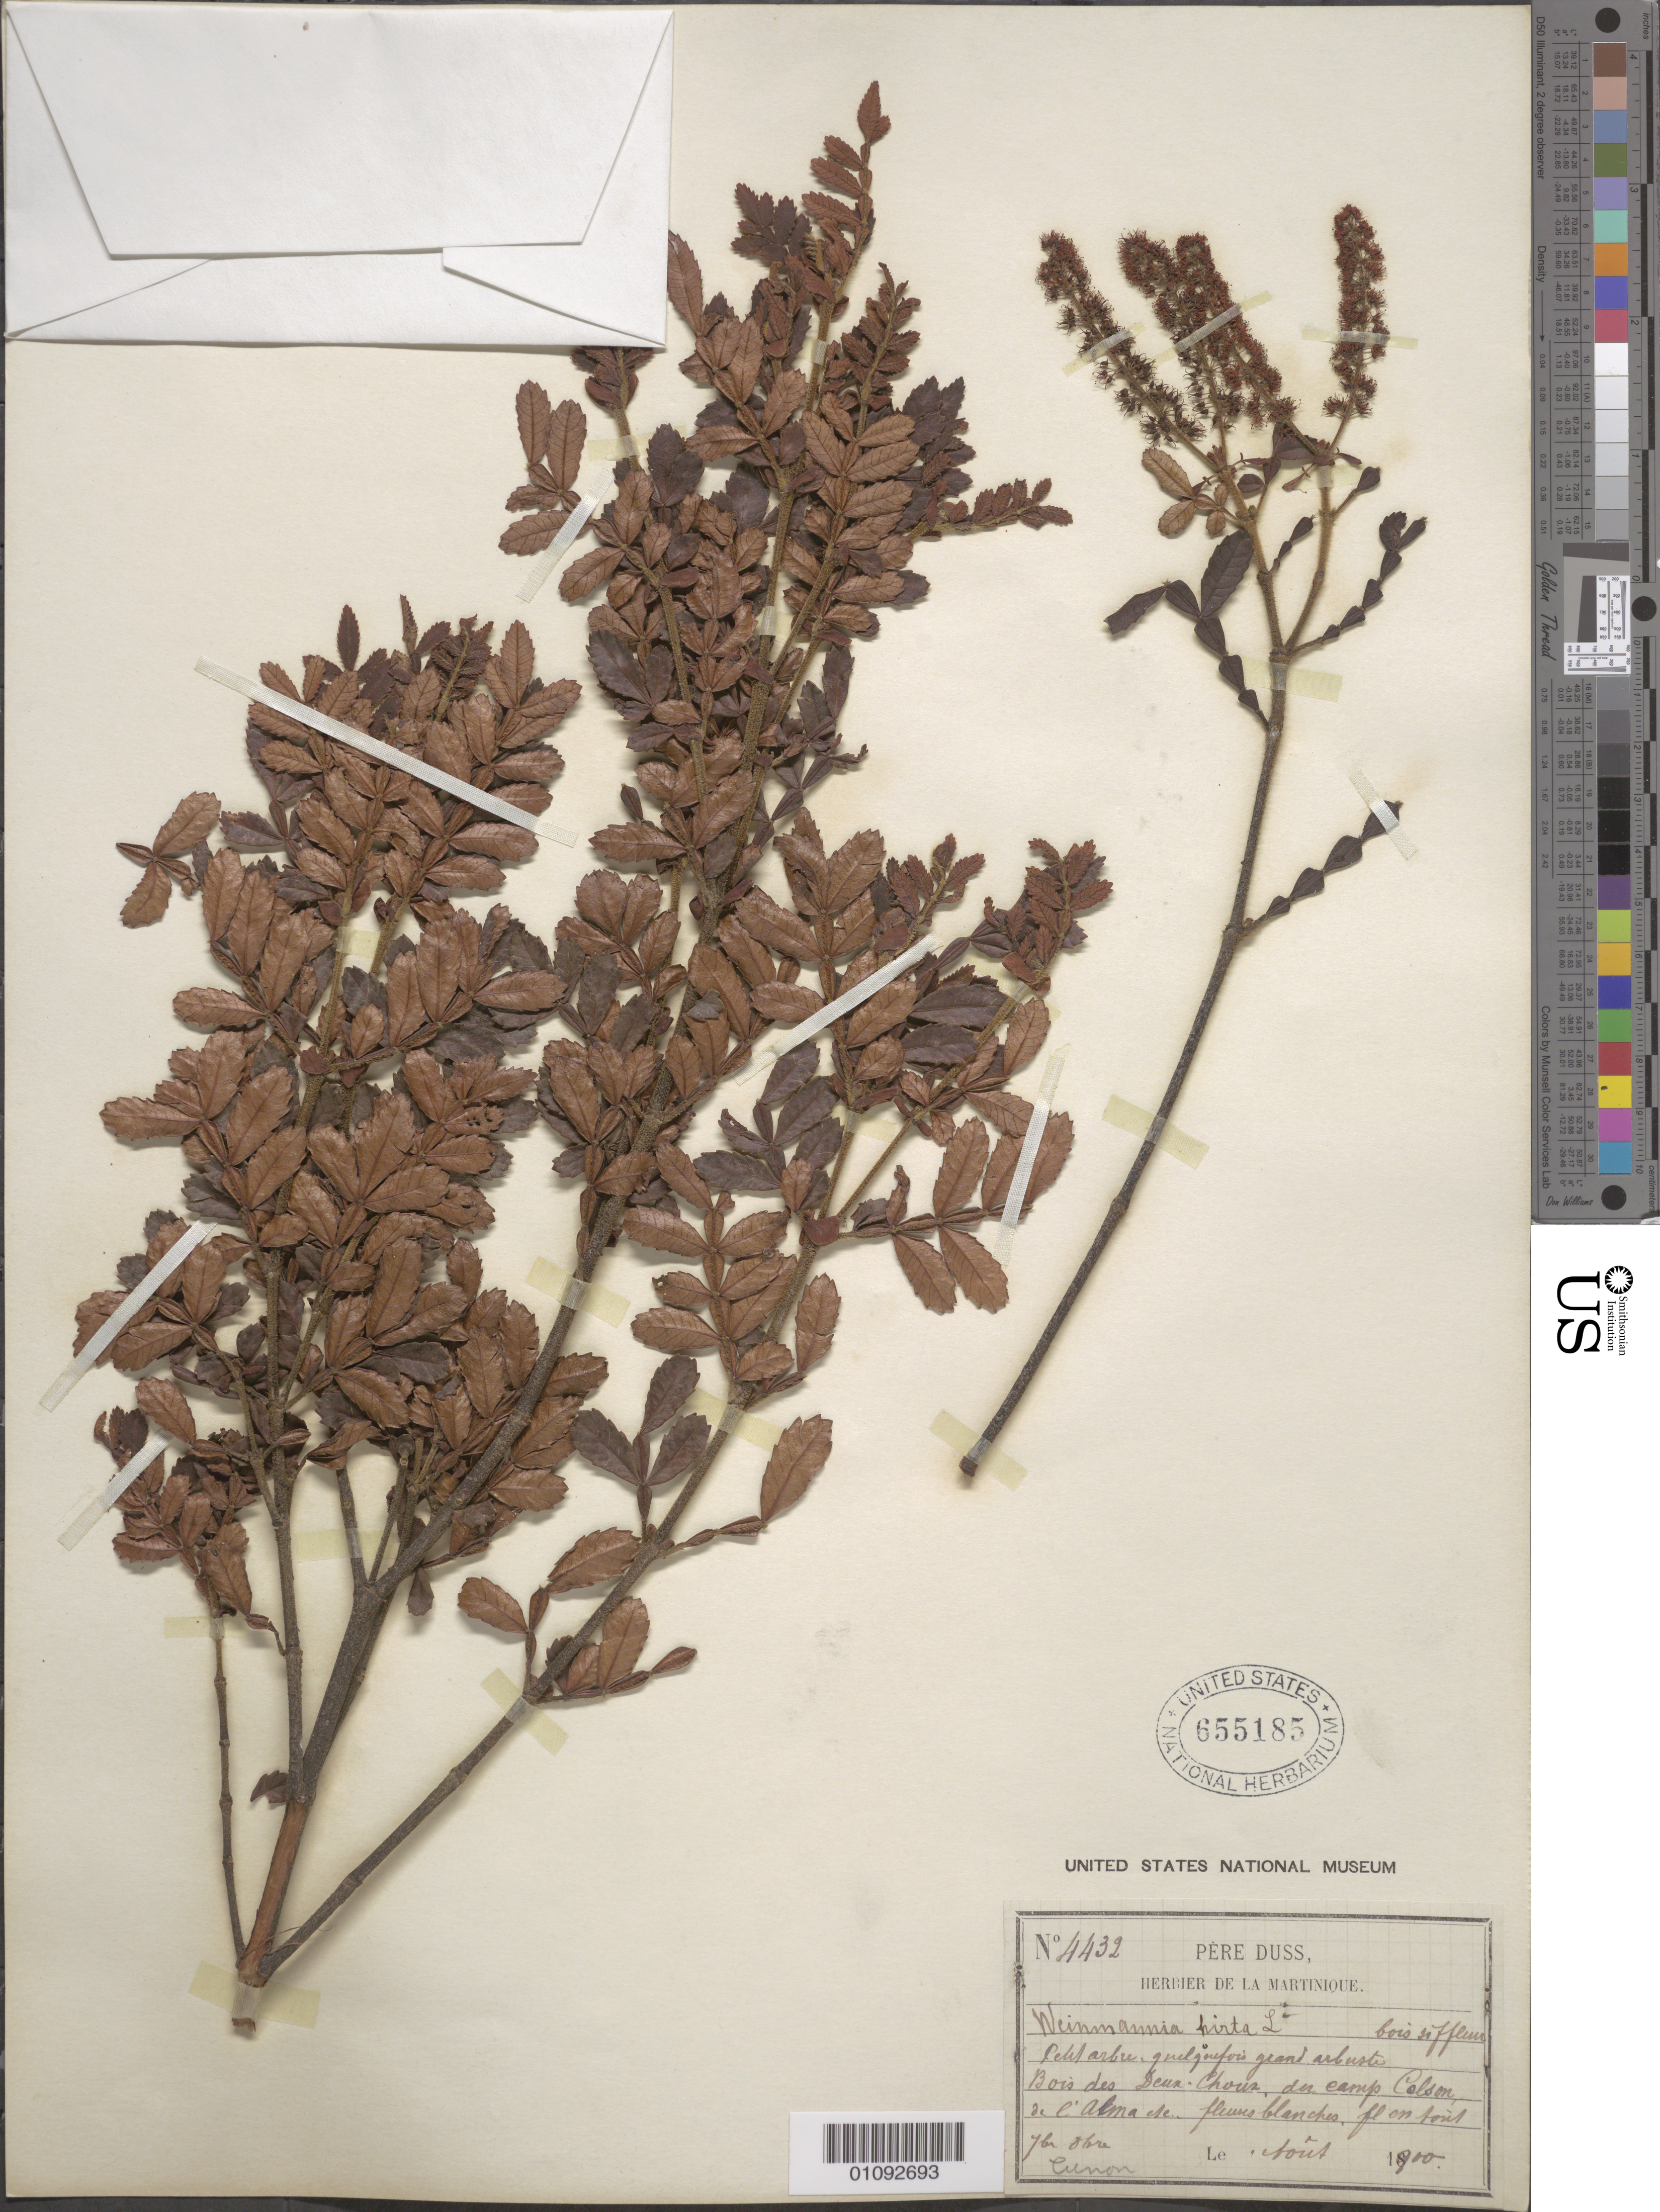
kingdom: Plantae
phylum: Tracheophyta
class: Magnoliopsida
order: Oxalidales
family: Cunoniaceae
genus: Weinmannia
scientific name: Weinmannia pinnata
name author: L.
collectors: Père Duss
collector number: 4432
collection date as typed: Aug 1900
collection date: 1900-08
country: Martinique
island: Martinique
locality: Bois de Deux-Chow(?).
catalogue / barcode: US 655185